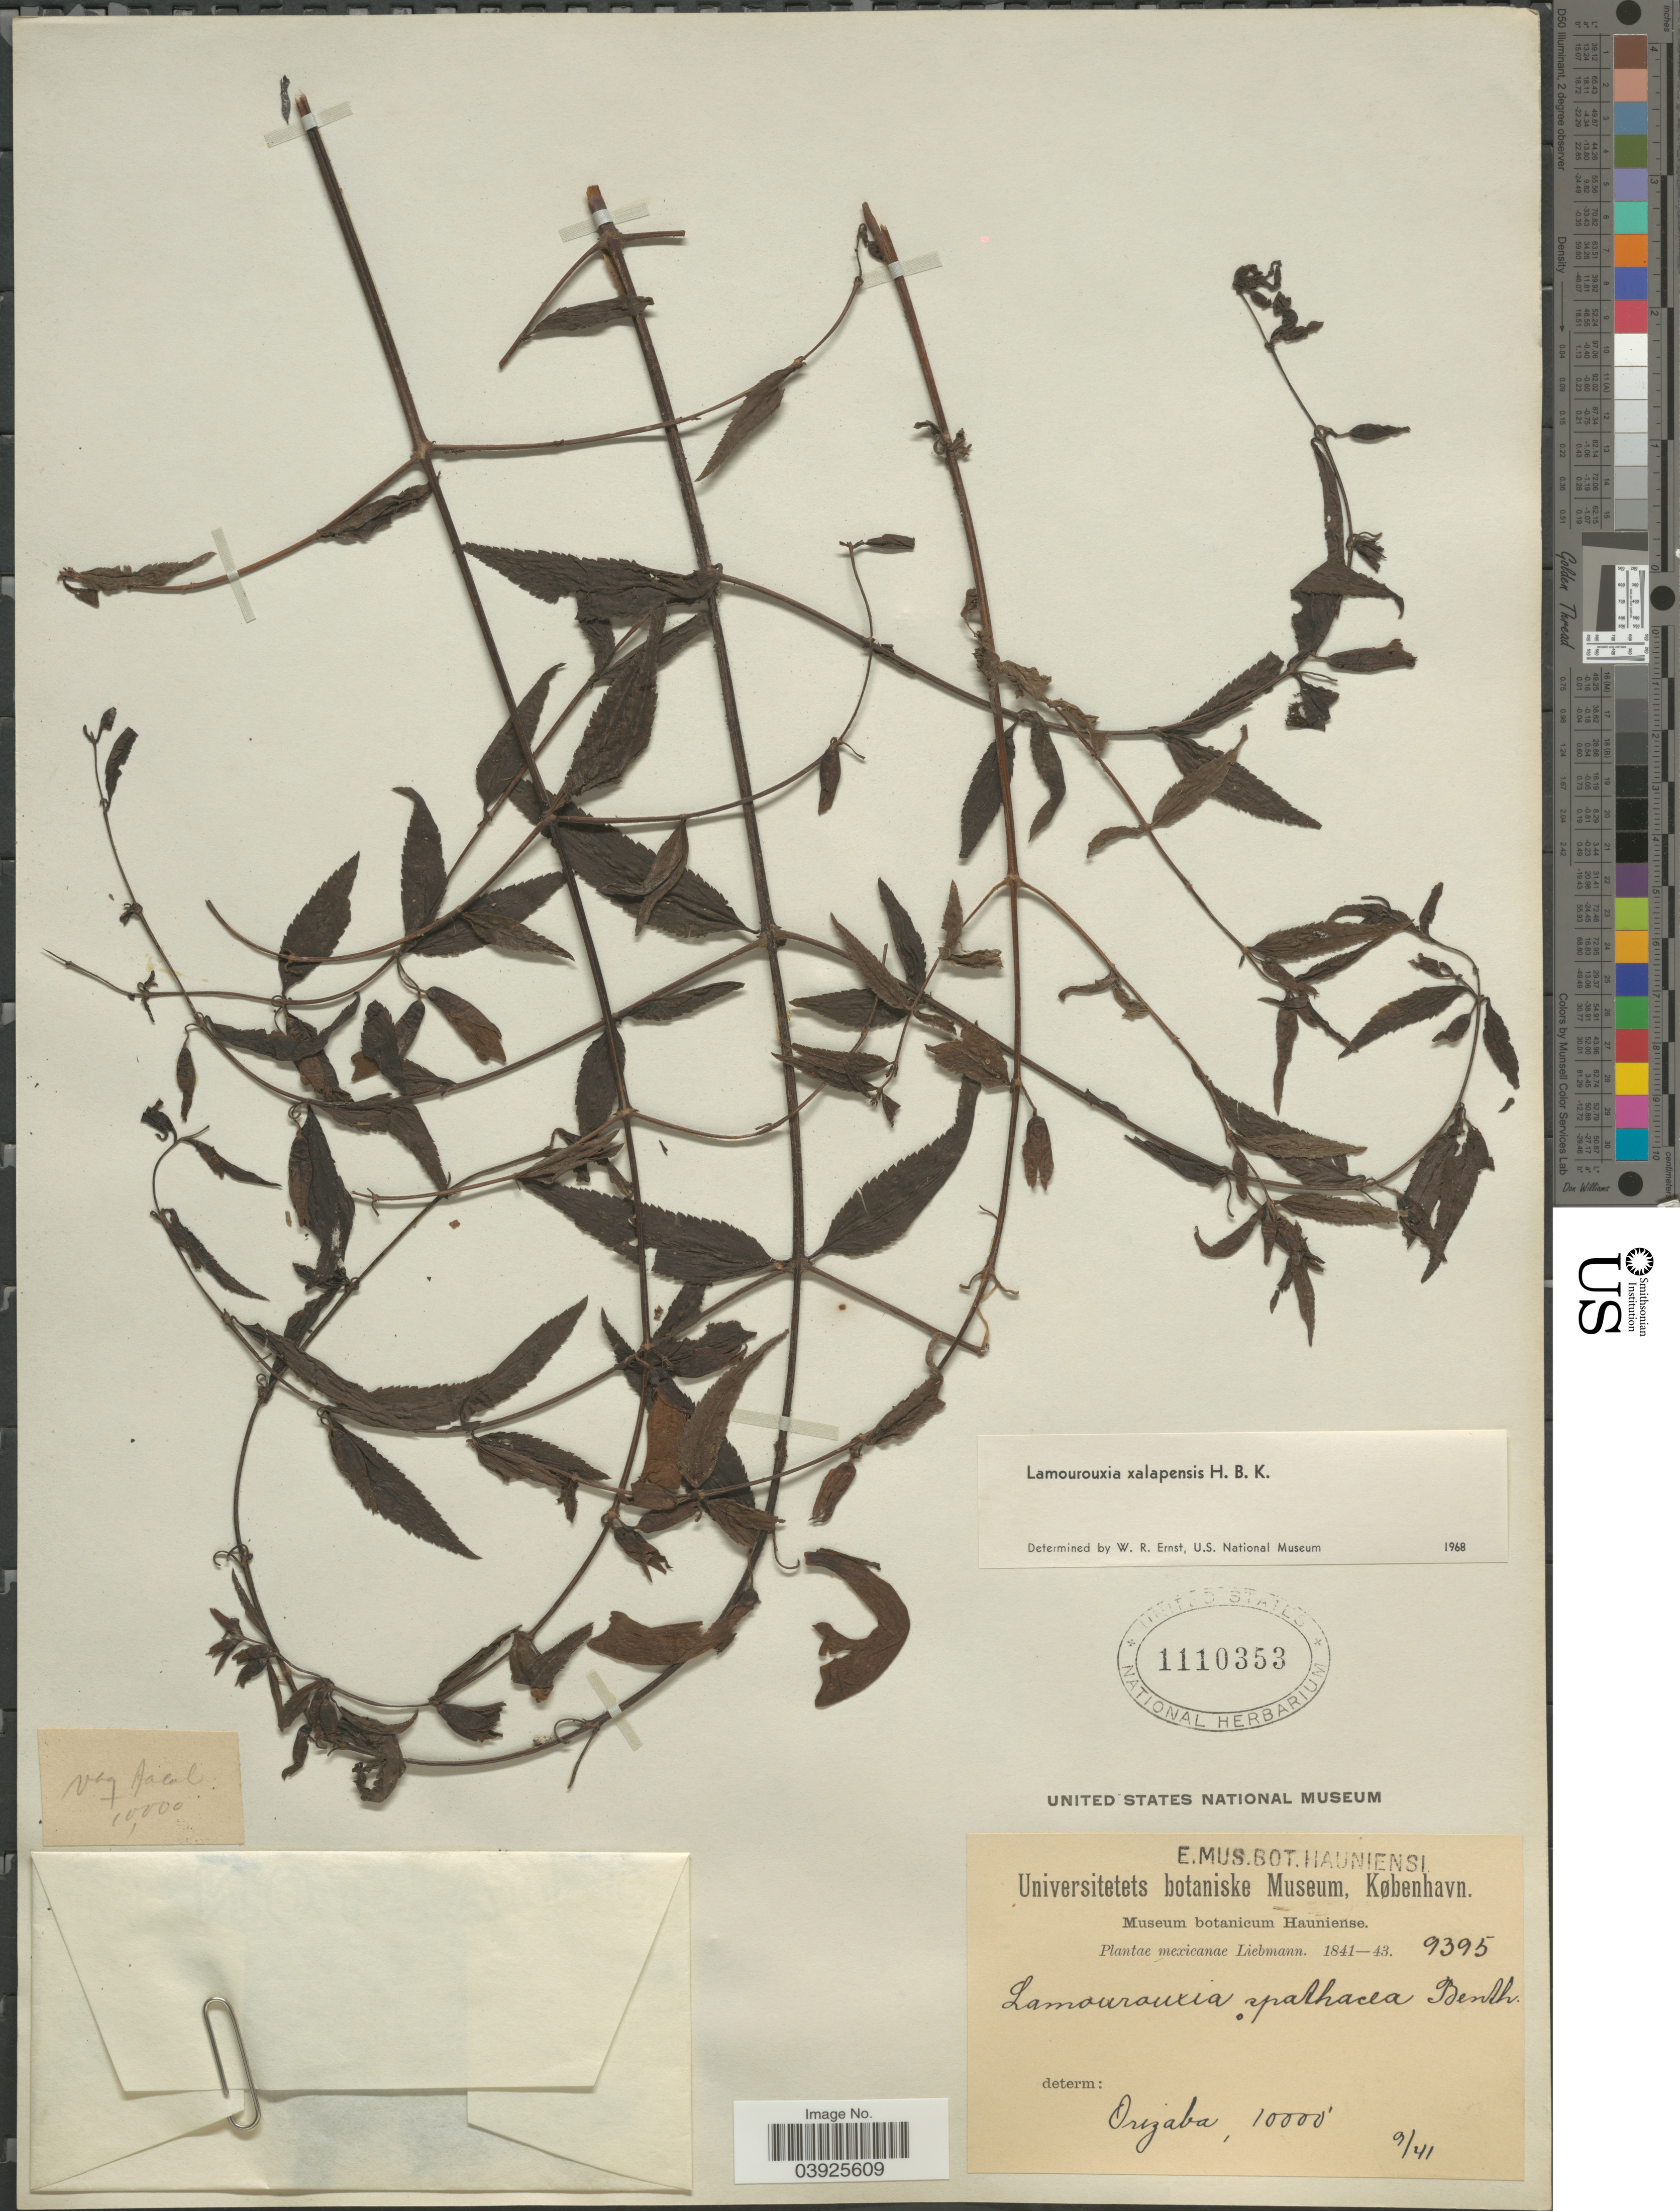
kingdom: Plantae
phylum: Tracheophyta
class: Magnoliopsida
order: Lamiales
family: Orobanchaceae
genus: Lamourouxia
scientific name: Lamourouxia xalapensis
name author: Kunth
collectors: Liebmann, --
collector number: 9395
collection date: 1841-09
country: Mexico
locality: Orizaba.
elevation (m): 3048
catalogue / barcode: US 1110353